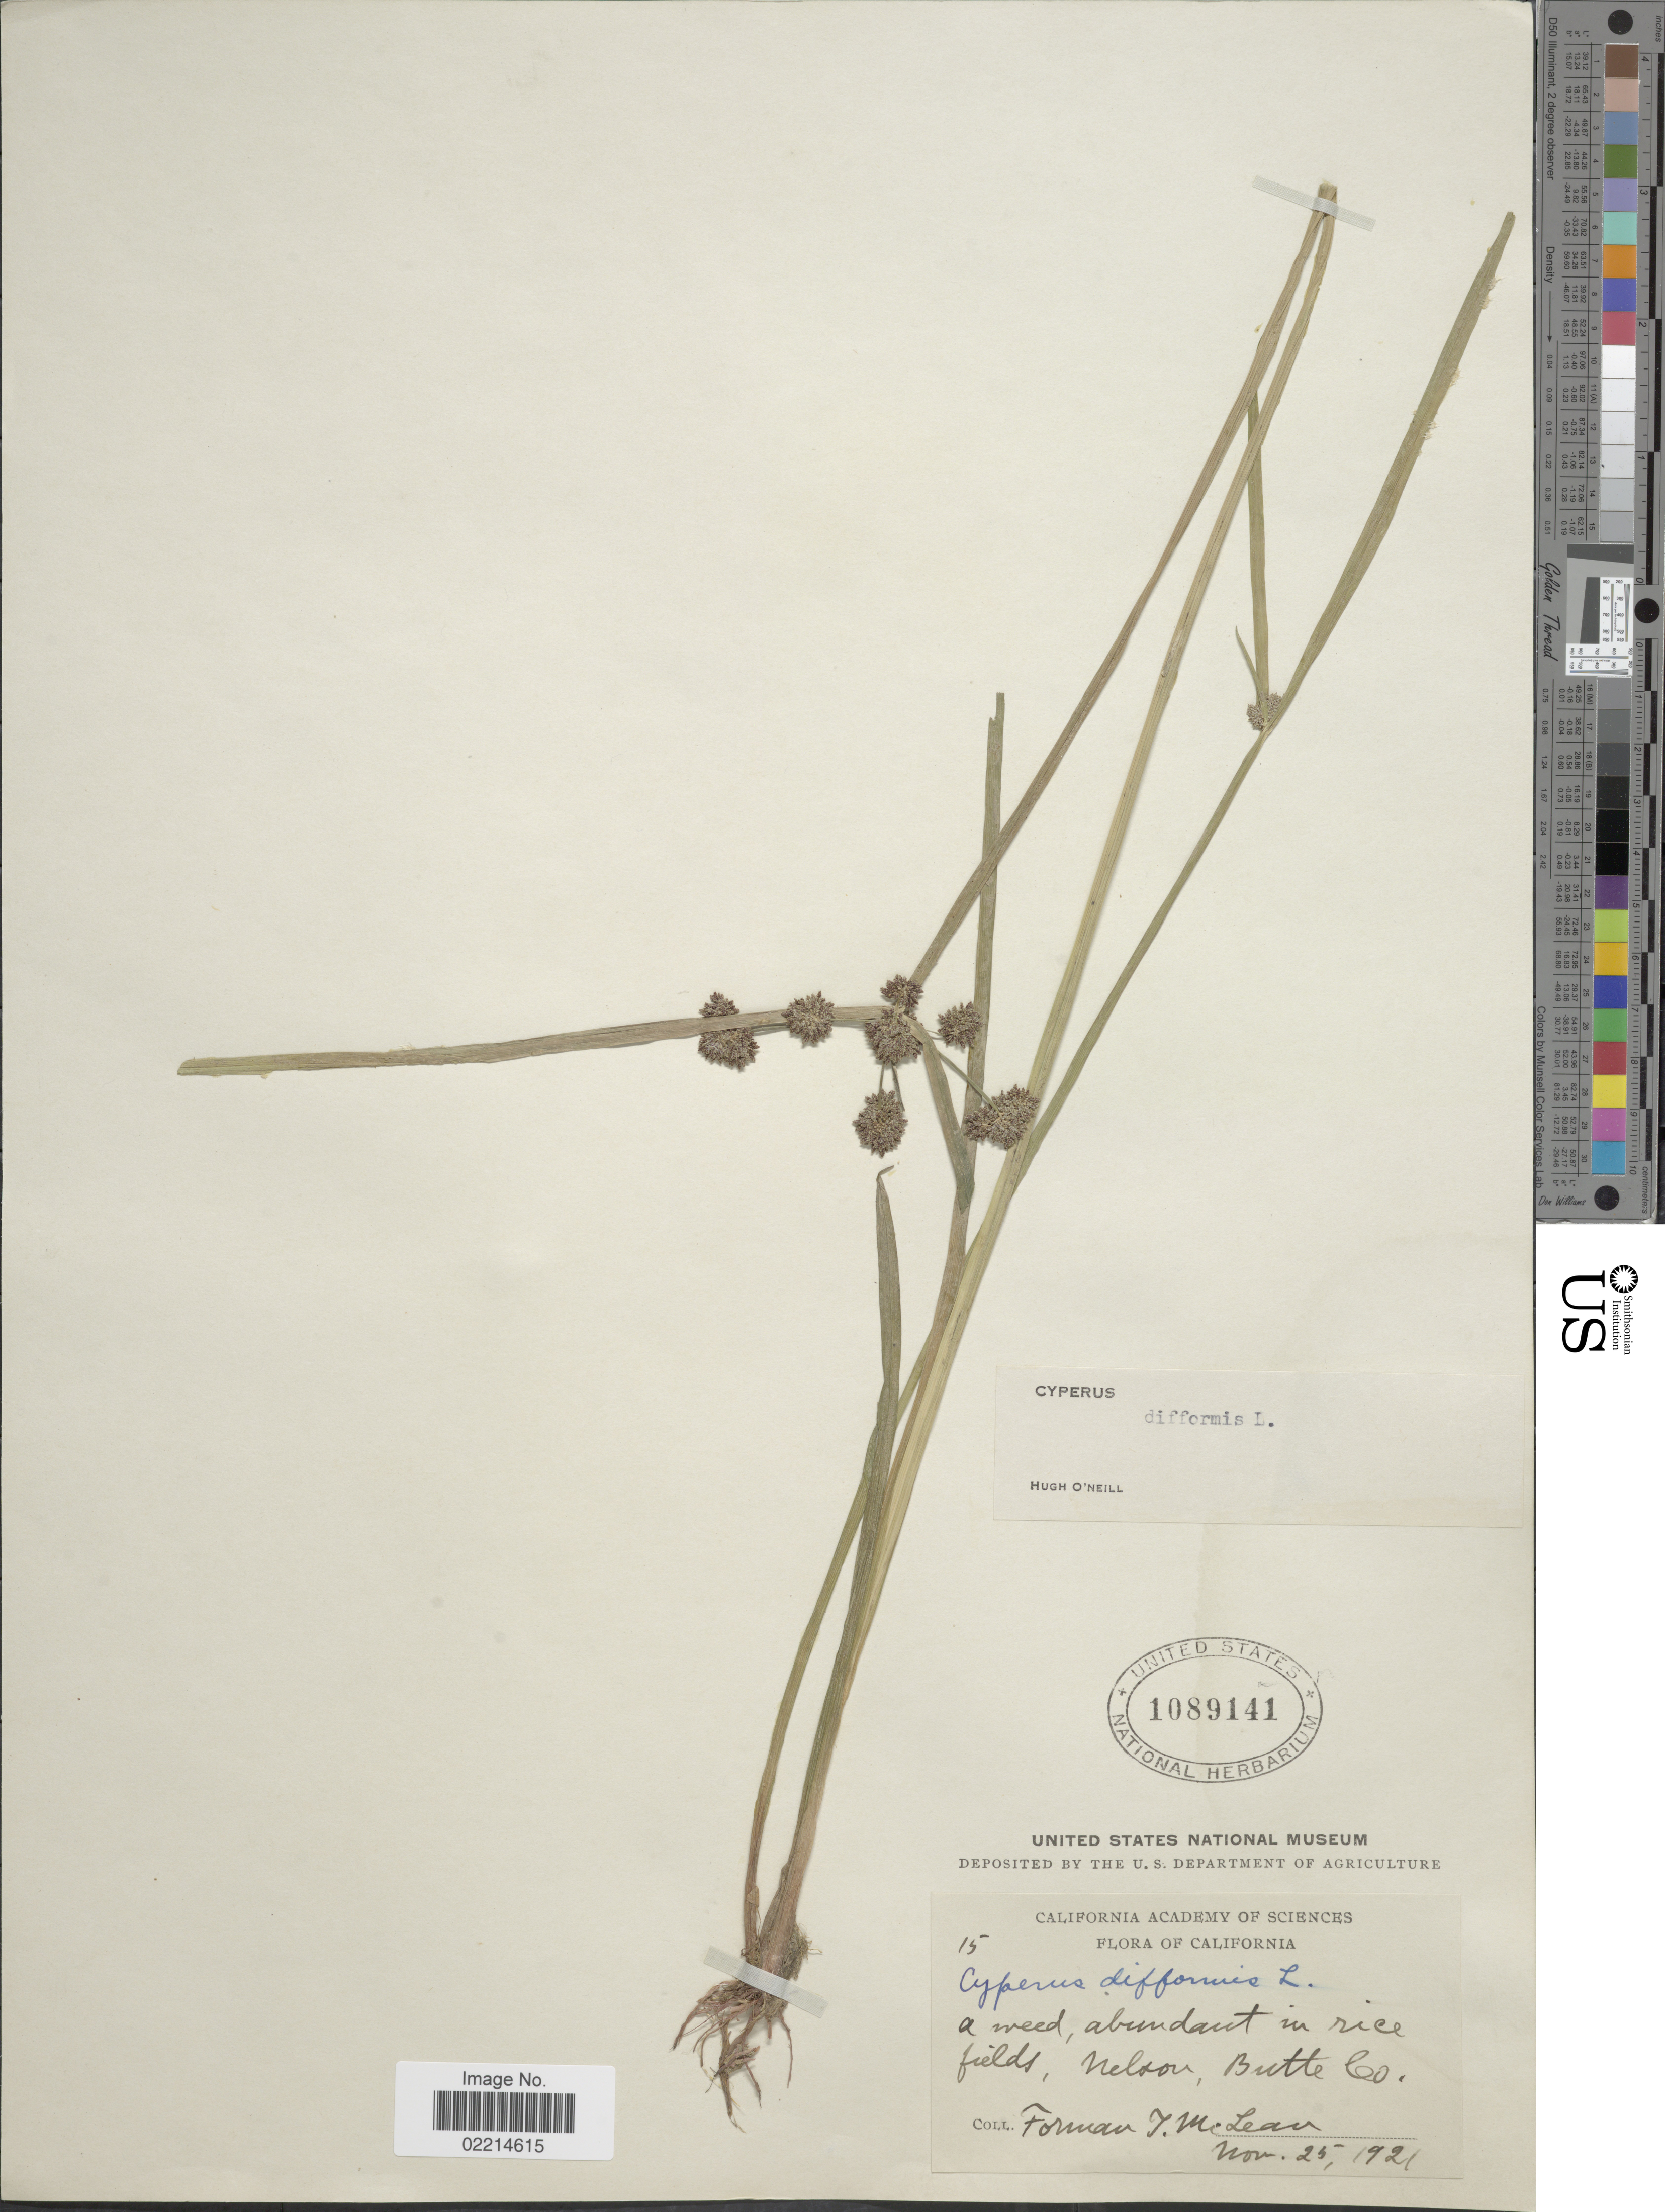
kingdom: Plantae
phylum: Tracheophyta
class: Liliopsida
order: Poales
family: Cyperaceae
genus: Cyperus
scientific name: Cyperus difformis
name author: L.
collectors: F. Mclean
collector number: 15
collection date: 1921-11-25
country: United States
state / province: California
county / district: Butte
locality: A weed, abundant in rice fields, Nelson, Butte Co.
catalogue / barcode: US 1089141